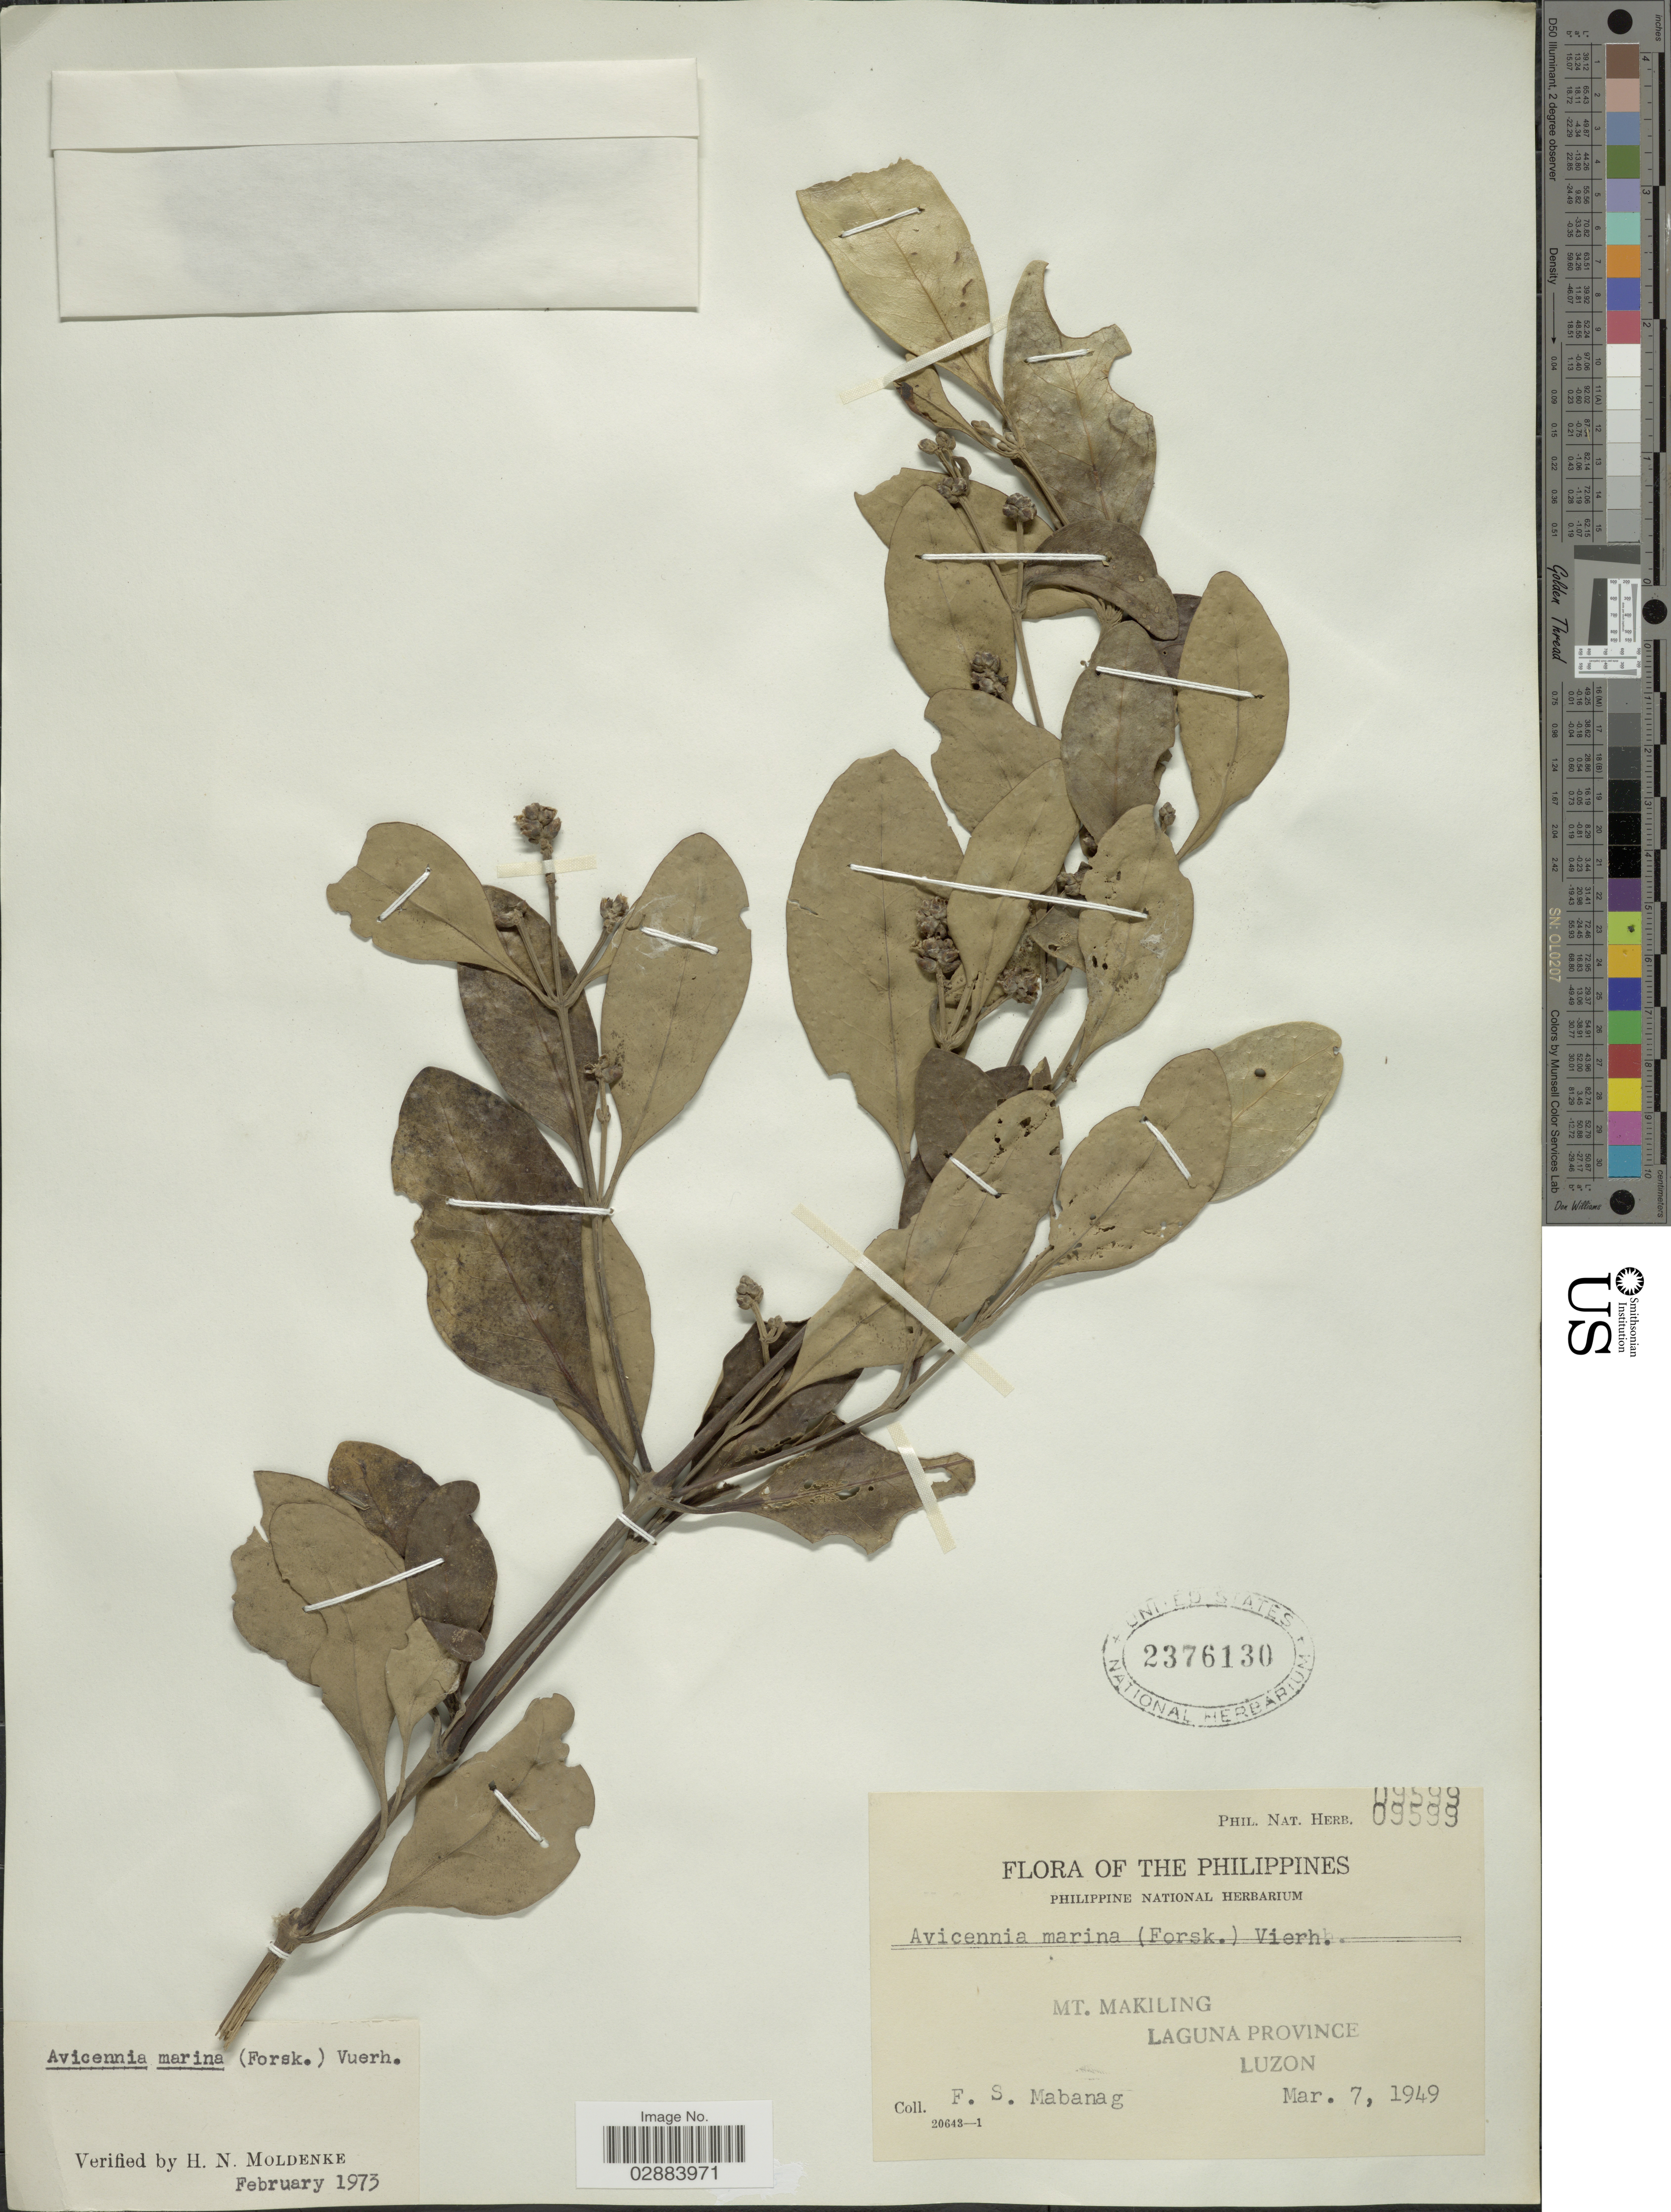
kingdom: Plantae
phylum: Tracheophyta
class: Magnoliopsida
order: Lamiales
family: Acanthaceae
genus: Avicennia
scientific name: Avicennia marina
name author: (Forssk.) Vierh.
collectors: F. Mabanag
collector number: Phil. Nat. Herb. 09599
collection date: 1949-03-07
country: Philippines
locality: Mt. Makiling. Laguna Province. Luzon.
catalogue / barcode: US 2376130